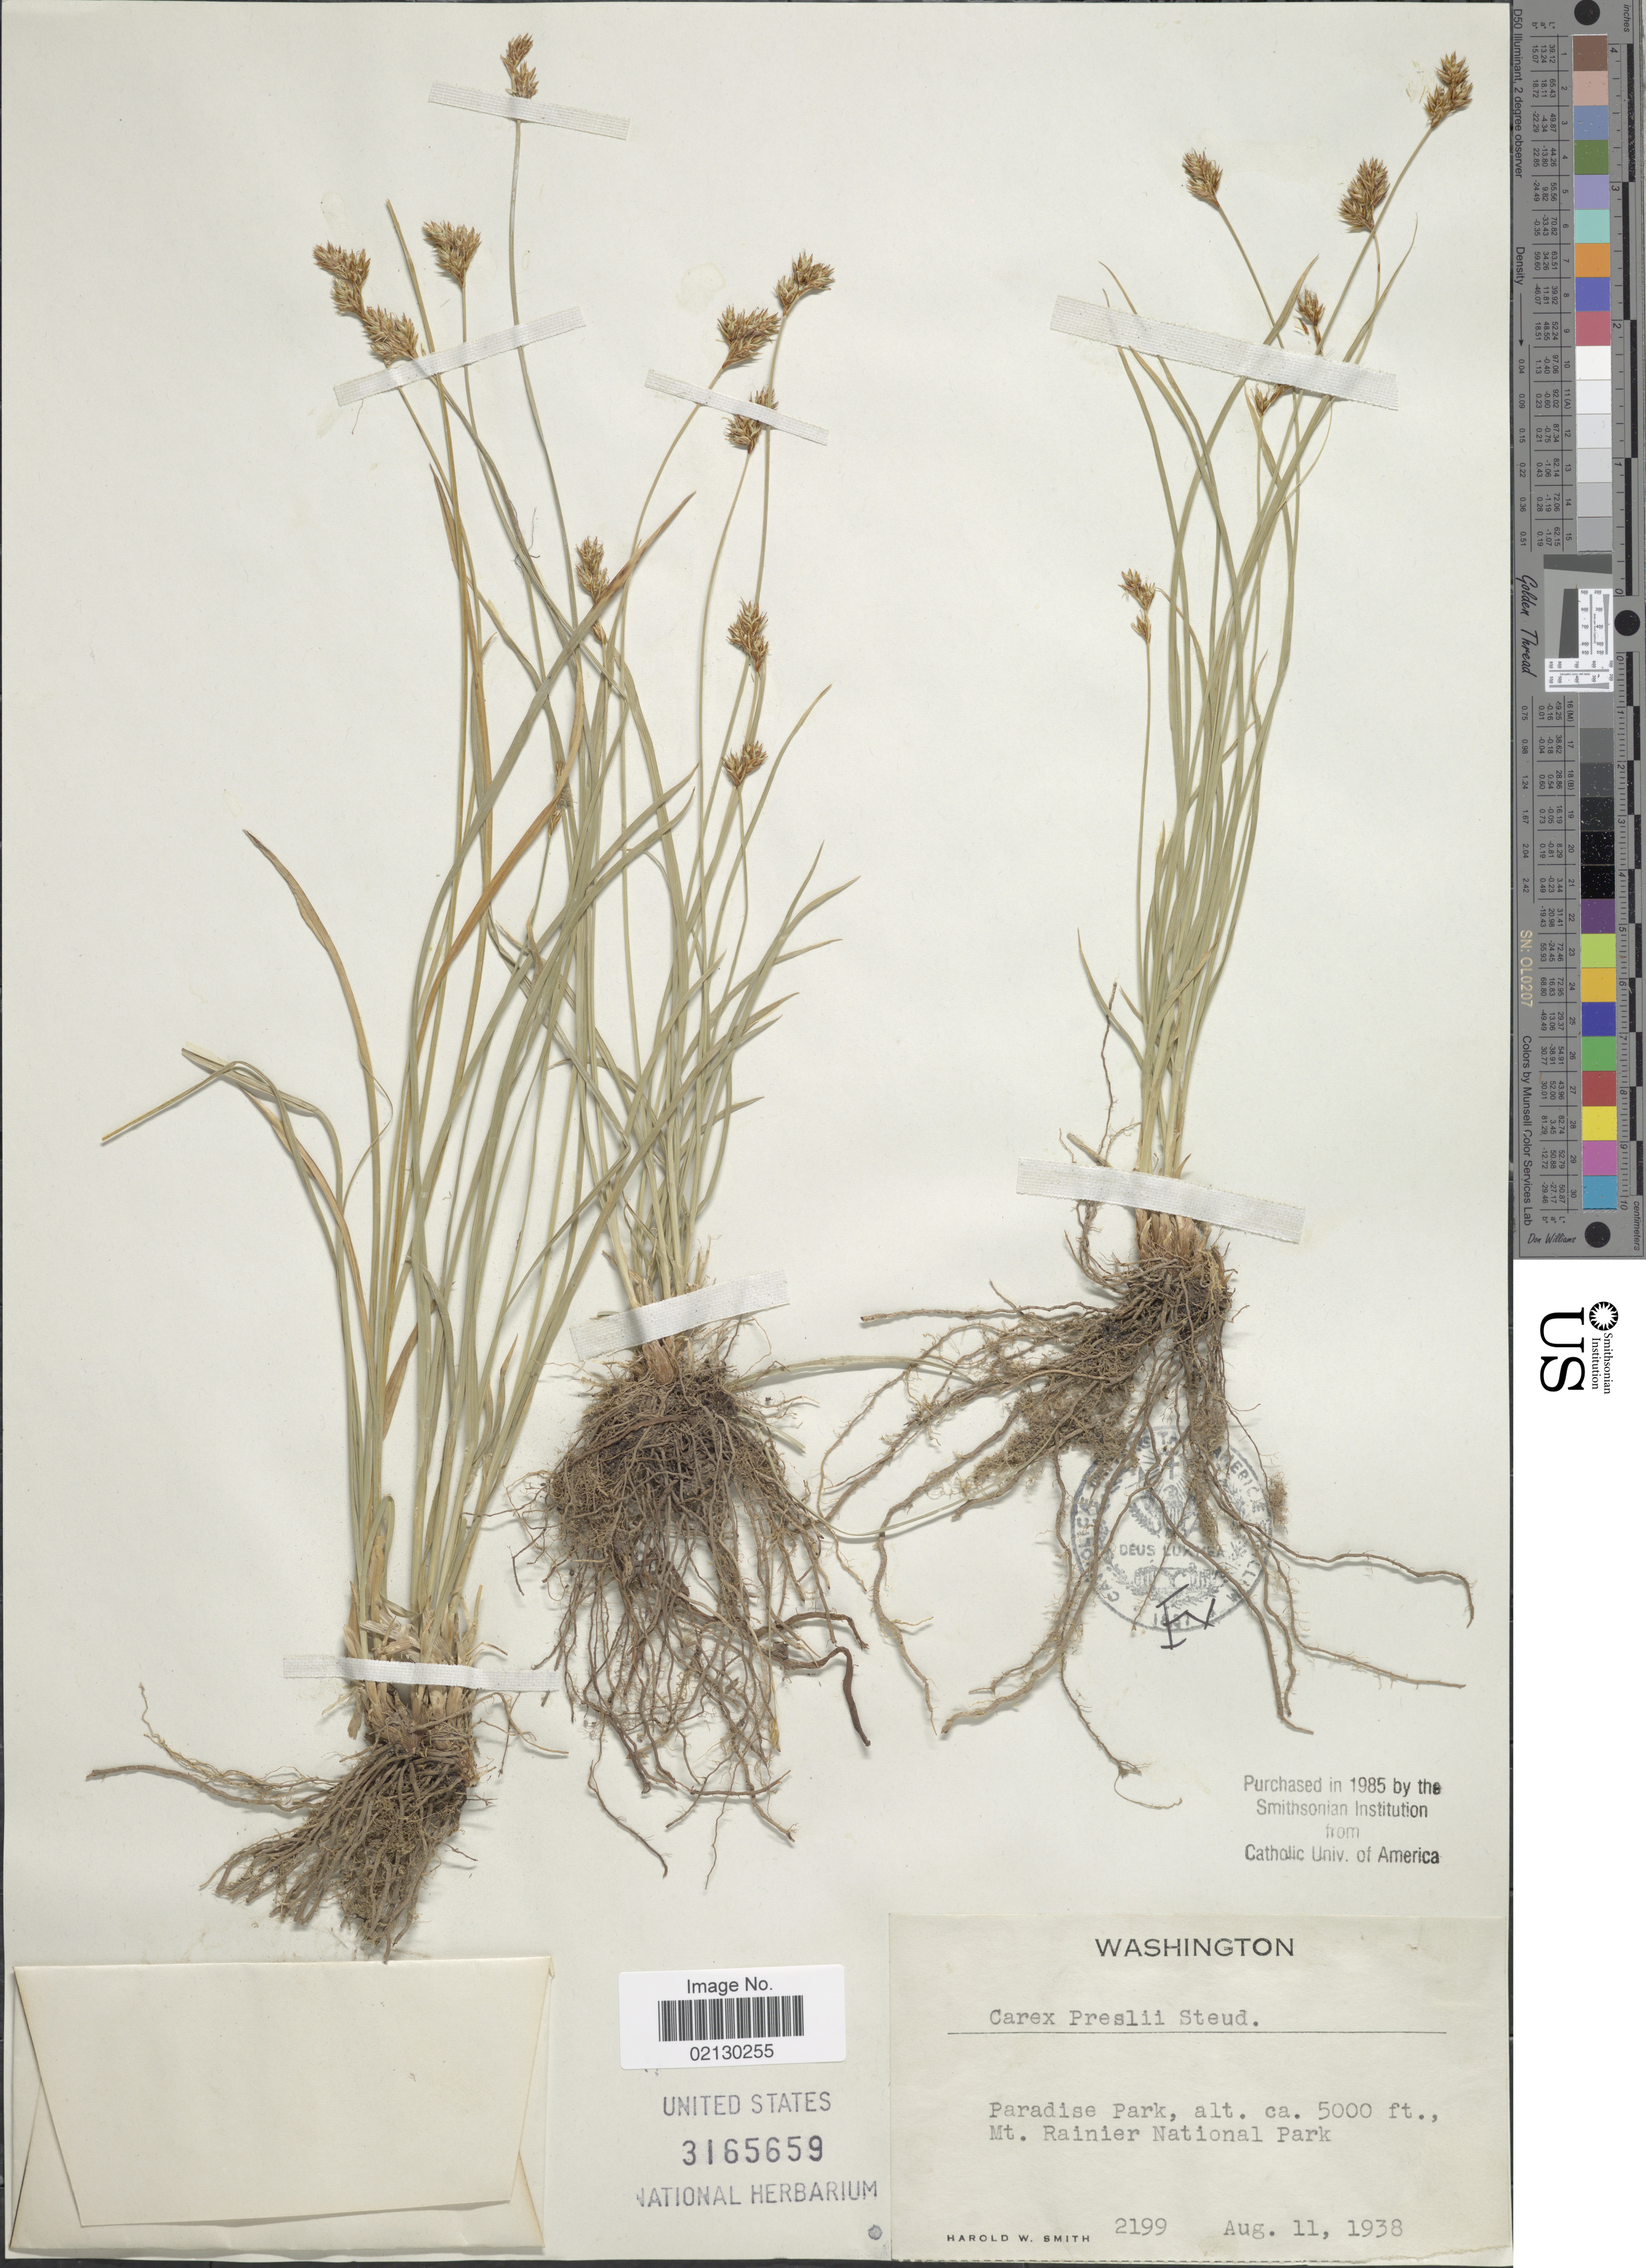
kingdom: Plantae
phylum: Tracheophyta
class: Liliopsida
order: Poales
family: Cyperaceae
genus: Carex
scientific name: Carex preslii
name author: Steud.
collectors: H. W. Smith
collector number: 2199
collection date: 1938-08-11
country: United States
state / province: Washington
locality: Paradise Park, Mt. Rainier National Park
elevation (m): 1524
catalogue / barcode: US 3165659